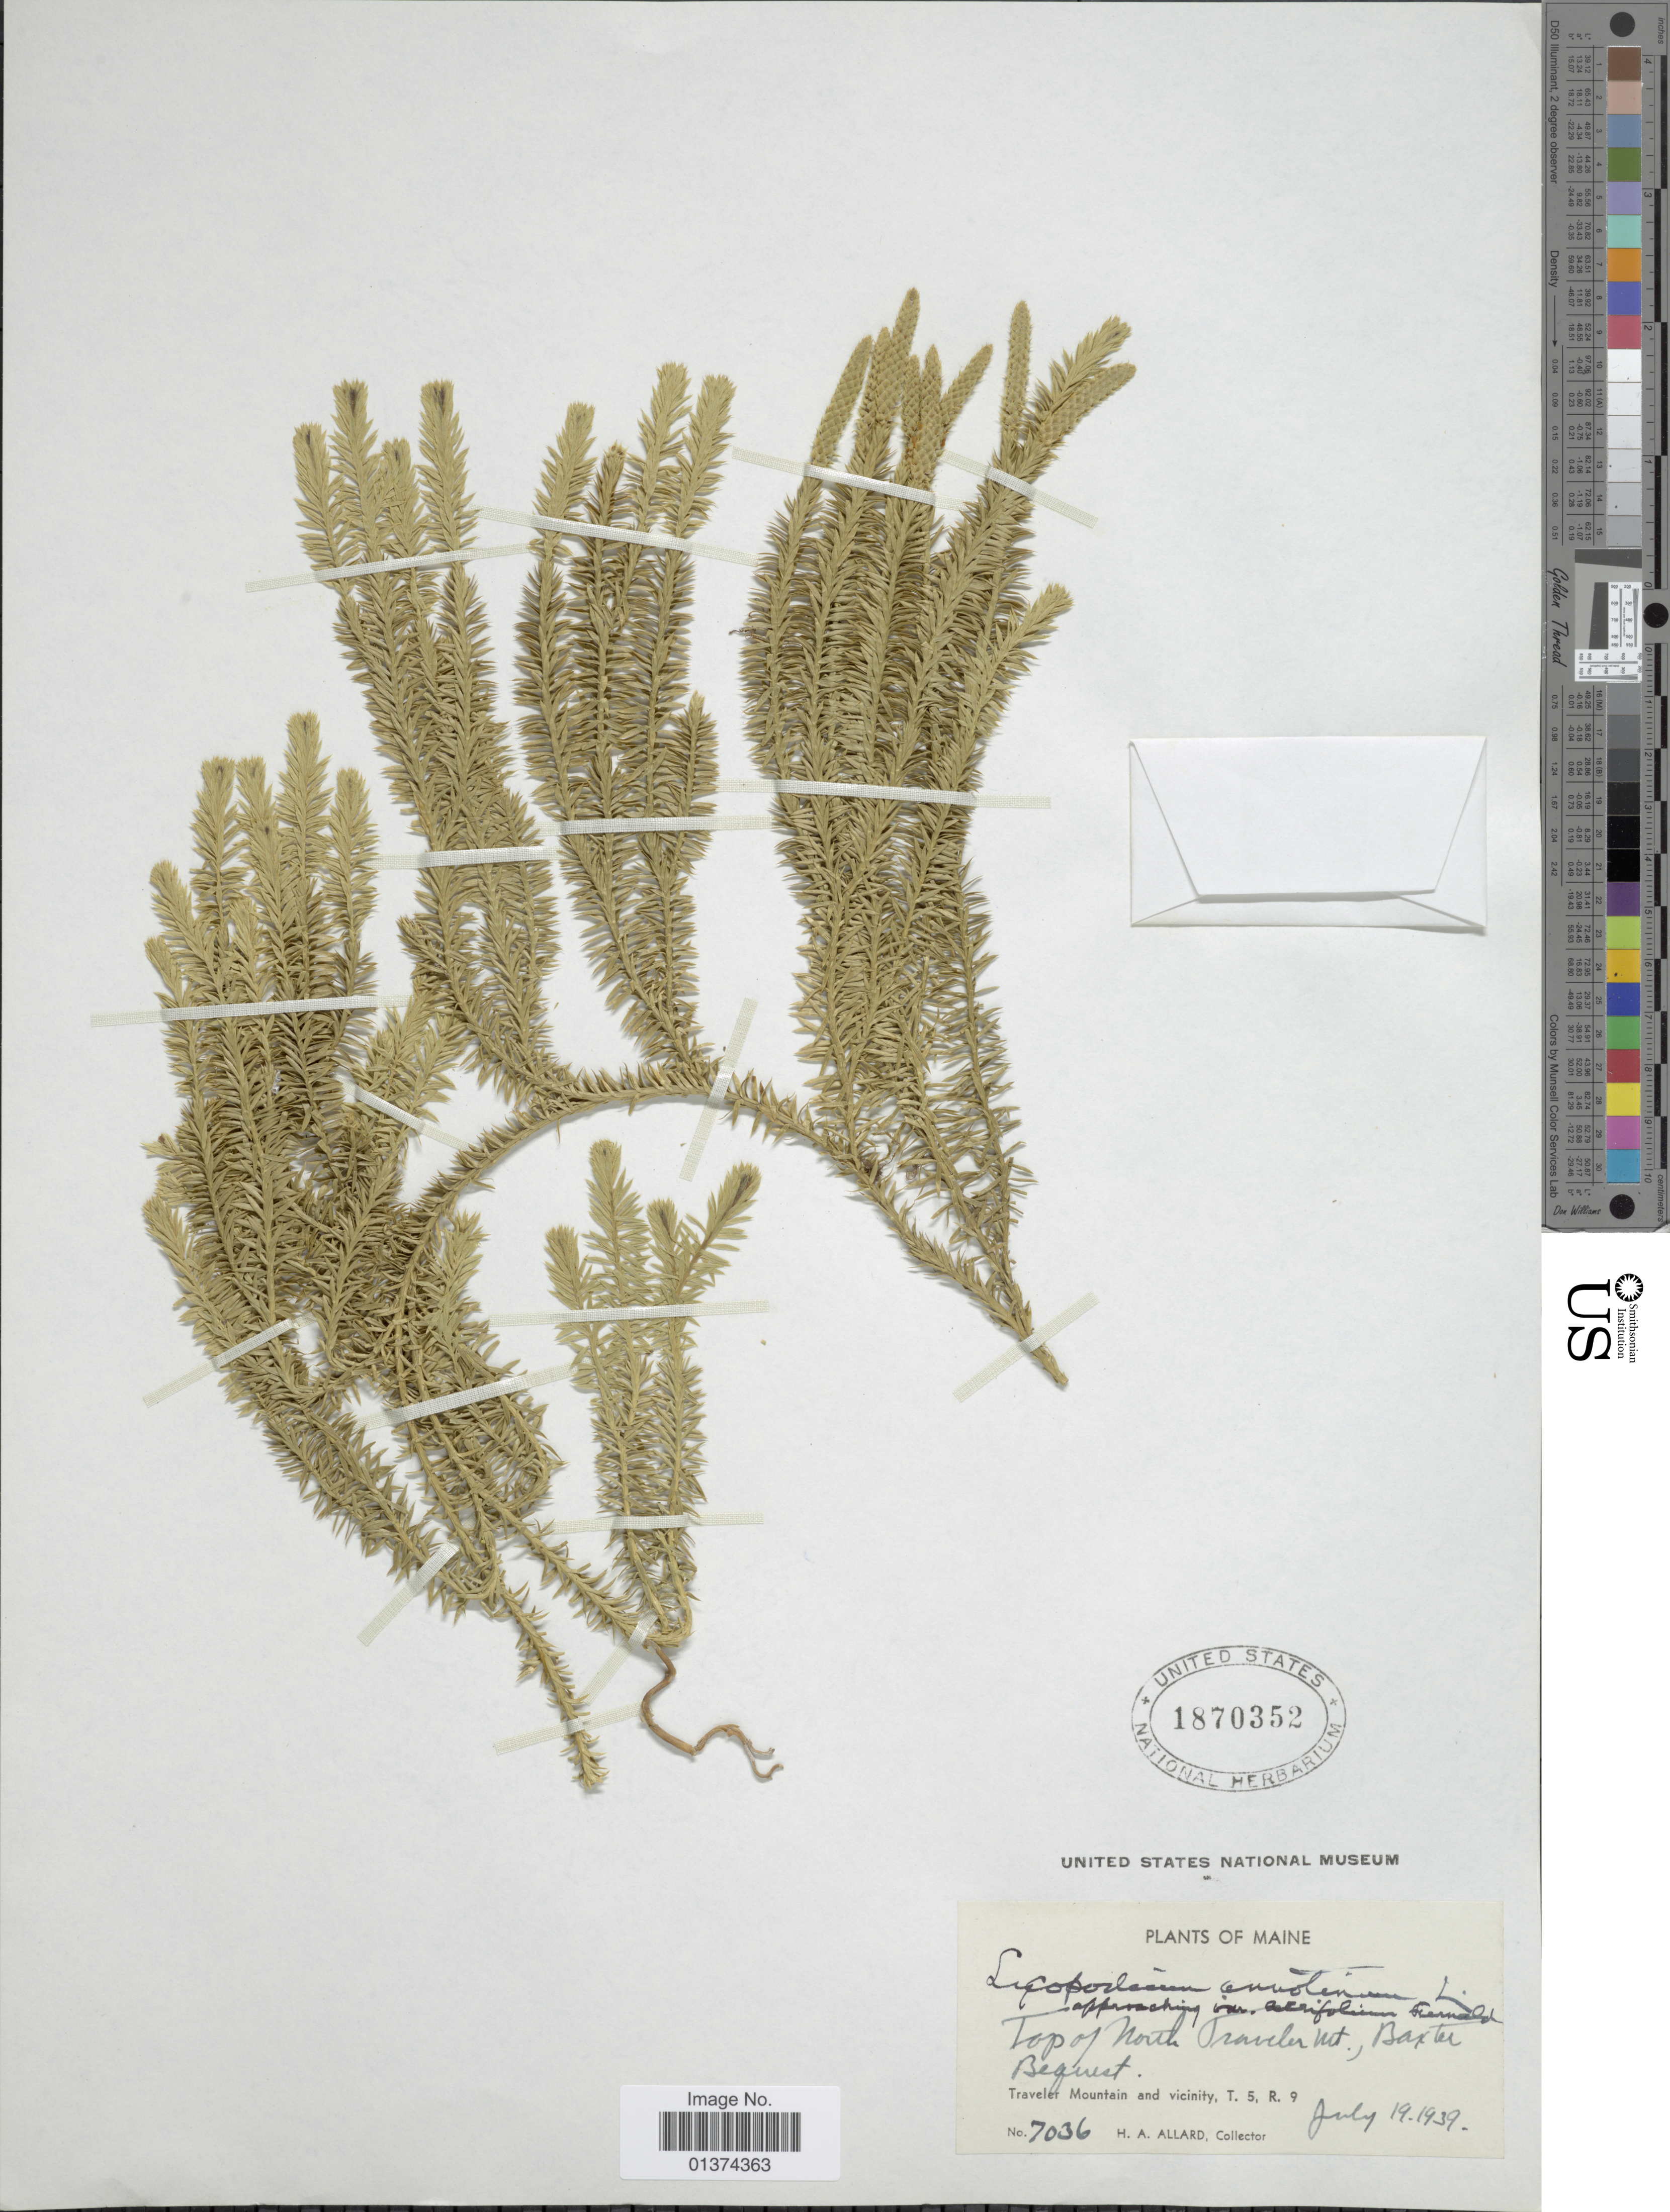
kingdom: Plantae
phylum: Tracheophyta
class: Lycopodiopsida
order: Lycopodiales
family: Lycopodiaceae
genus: Spinulum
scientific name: Spinulum annotinum subsp. annotinum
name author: (L.) A. Haines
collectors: H. A. Allard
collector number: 7036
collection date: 1939-07-19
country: United States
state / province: Maine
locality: Top of North Traveler Mt, Baxter, Bequest, Traveler Mountain and vicinity, T5, R9.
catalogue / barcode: US 1870352